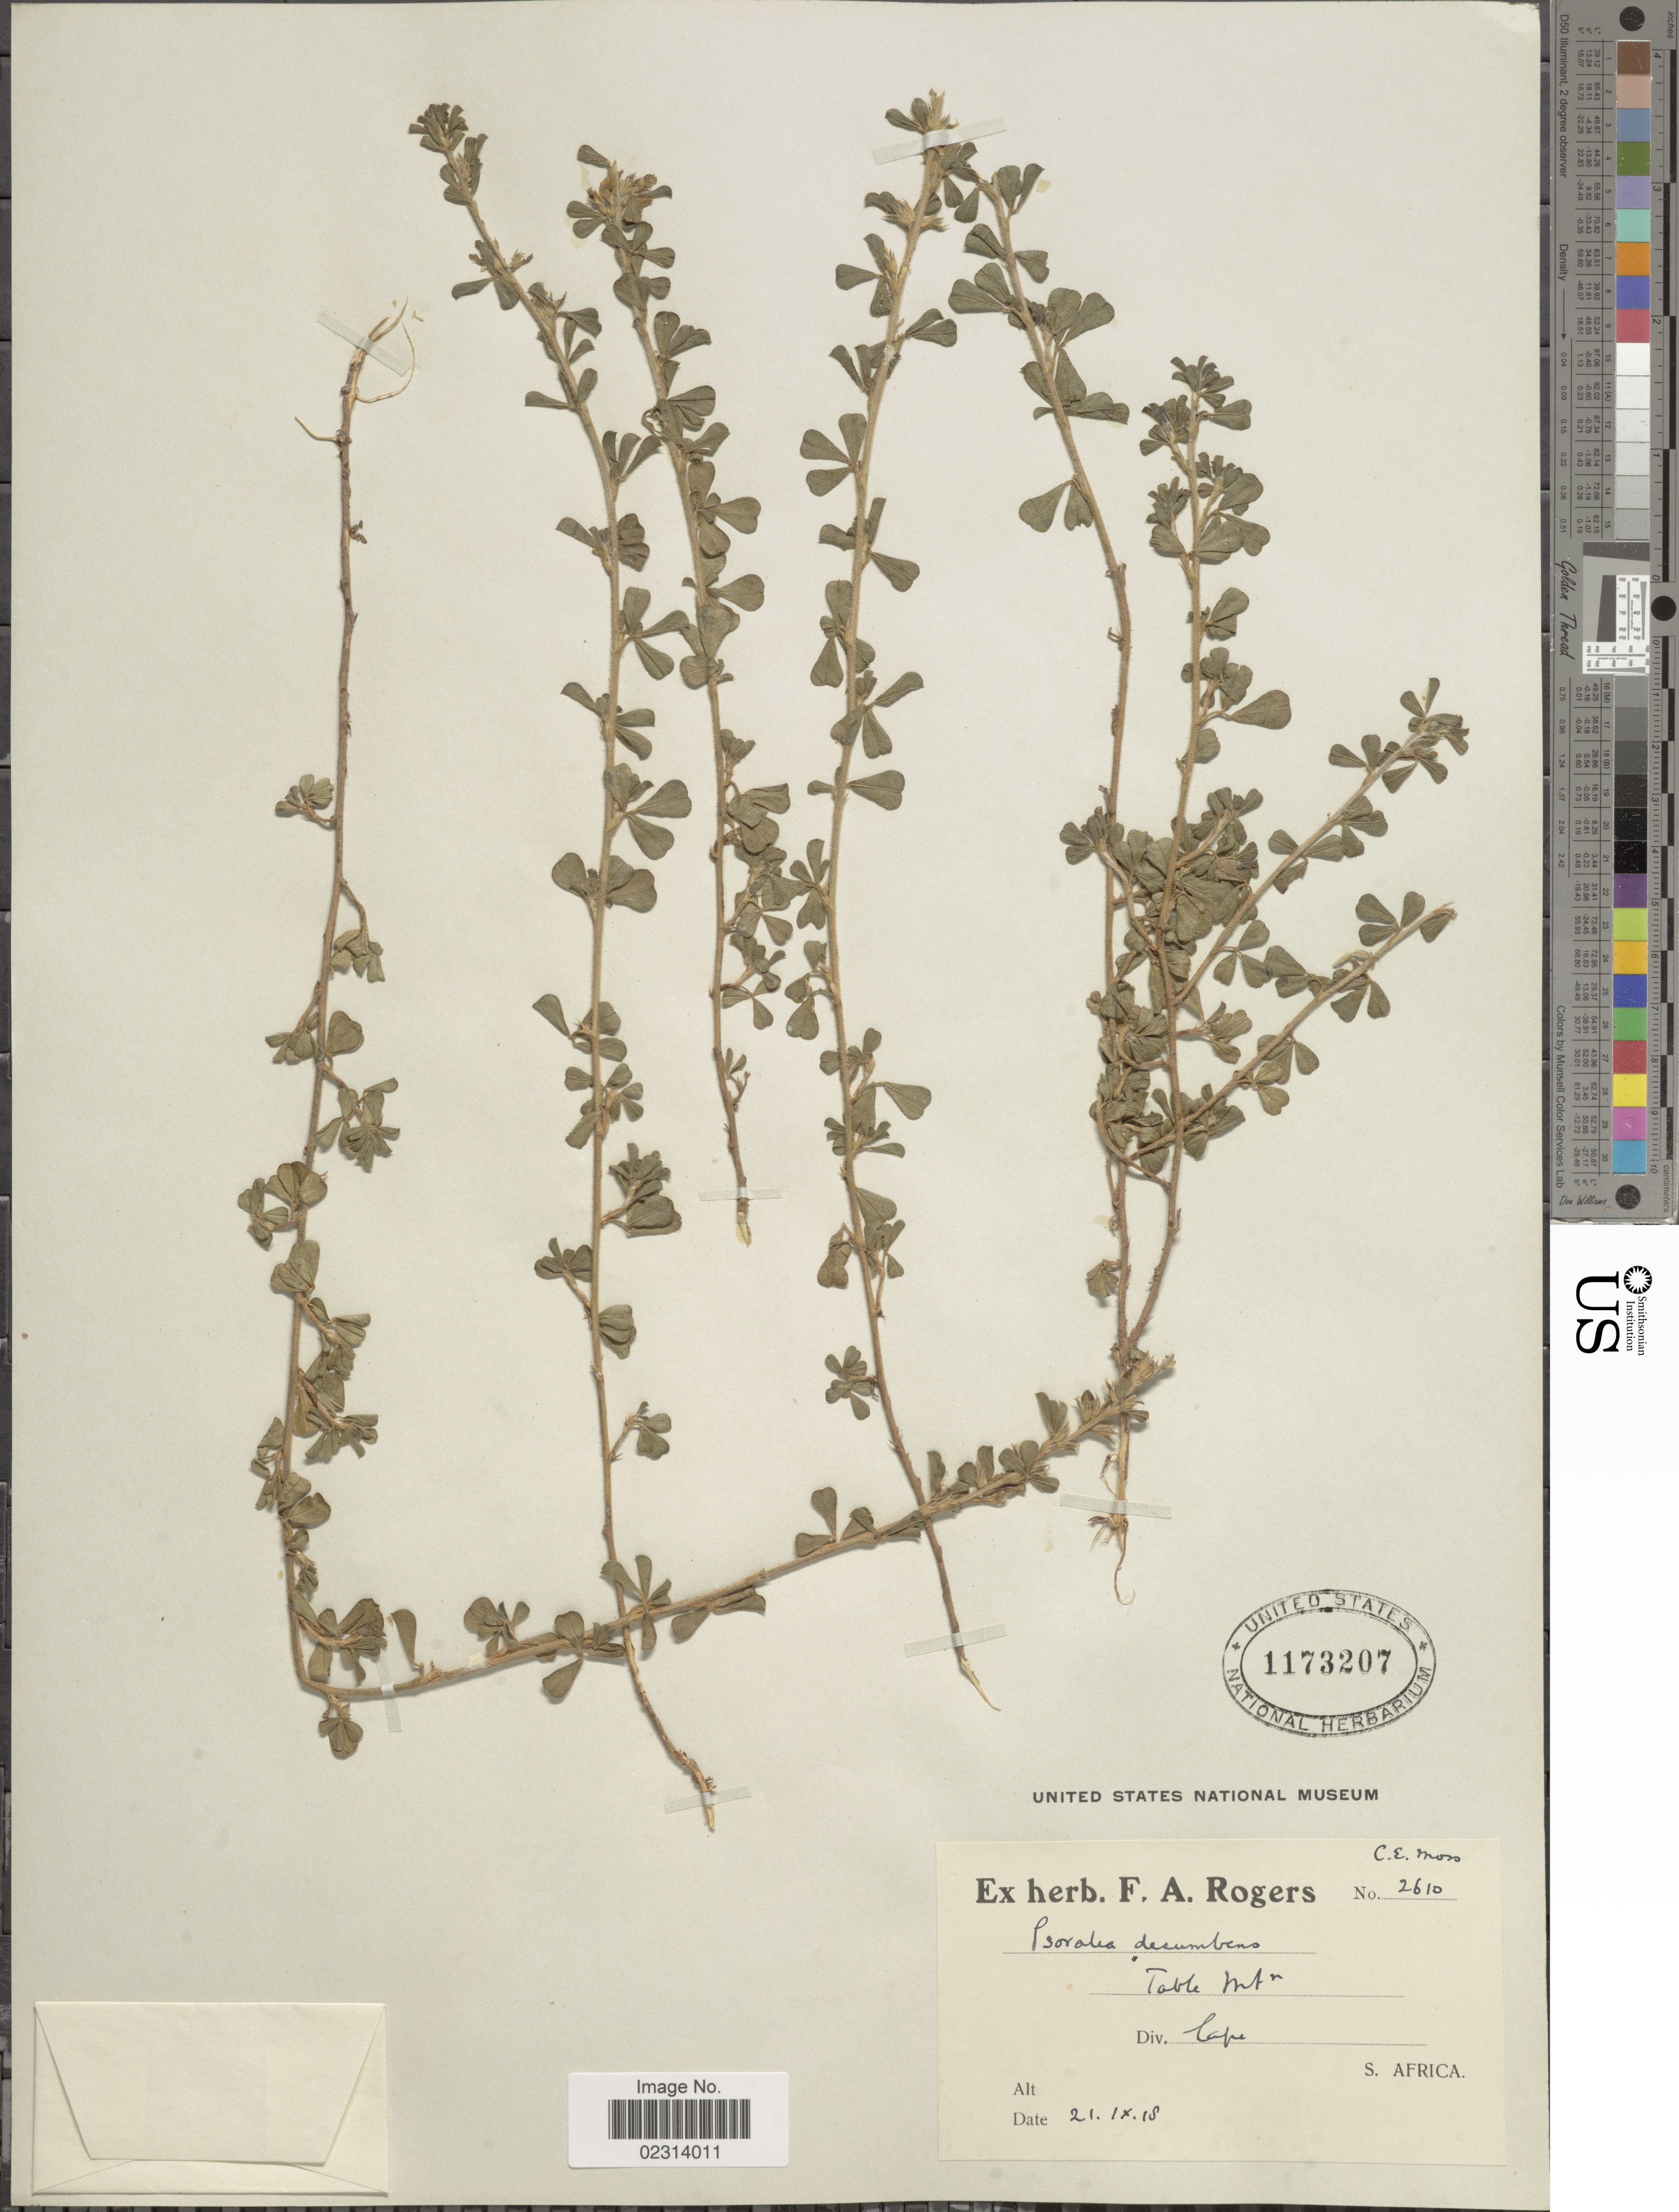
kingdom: Plantae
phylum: Tracheophyta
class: Magnoliopsida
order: Fabales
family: Fabaceae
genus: Otholobium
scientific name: Otholobium decumbens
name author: (Aiton) C.H. Stirt.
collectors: ex herb. F. A. Rogers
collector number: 2610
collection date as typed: Transcribed d/m/y: 21/9/18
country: South Africa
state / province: Western Cape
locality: Table Mt. Cape, S. Africa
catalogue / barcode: US 1173207